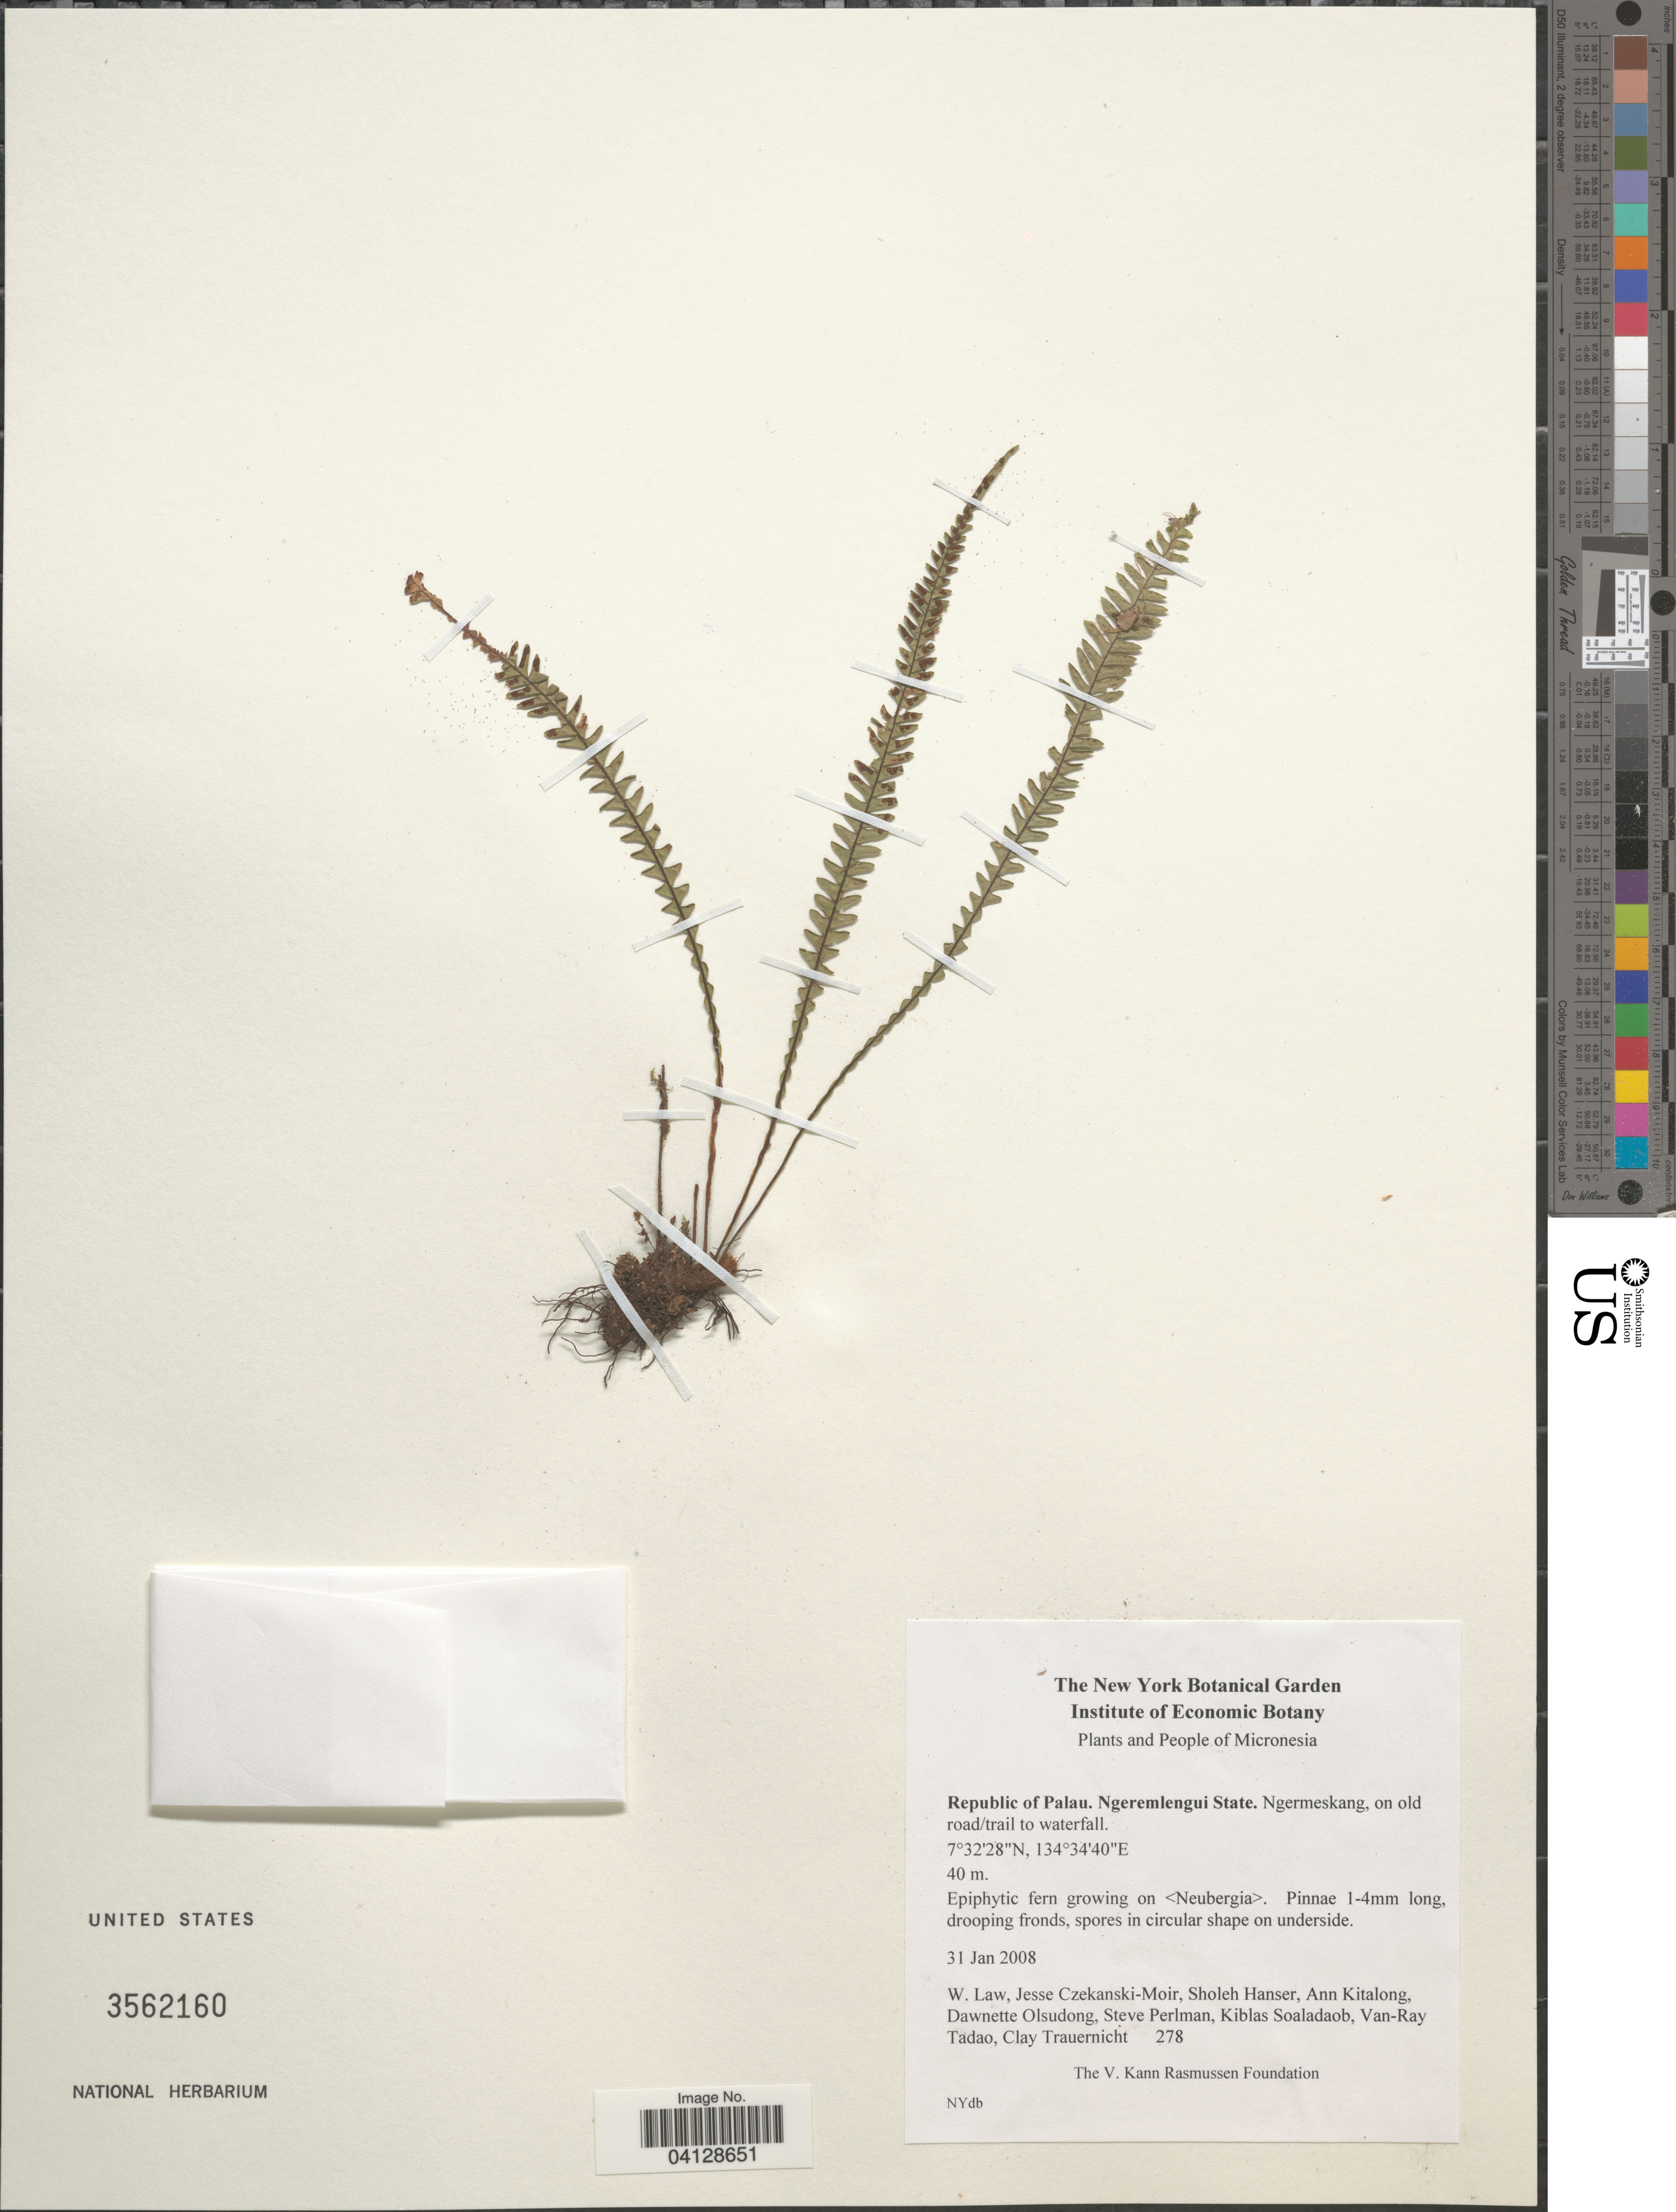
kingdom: Plantae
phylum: Tracheophyta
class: Polypodiopsida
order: Polypodiales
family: Polypodiaceae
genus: Grammitis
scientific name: Grammitis blechnoides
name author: Grev.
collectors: W. Law, J. Czekanski-Moir, S. Hanser, A. Kitalong & et al.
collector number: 278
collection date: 2008-01-31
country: Palau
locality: Micronesia. Republic of Palau. Ngeremlengui State. Ngermeskang, on old road/trail to waterfall.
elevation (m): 40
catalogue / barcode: US 3562160